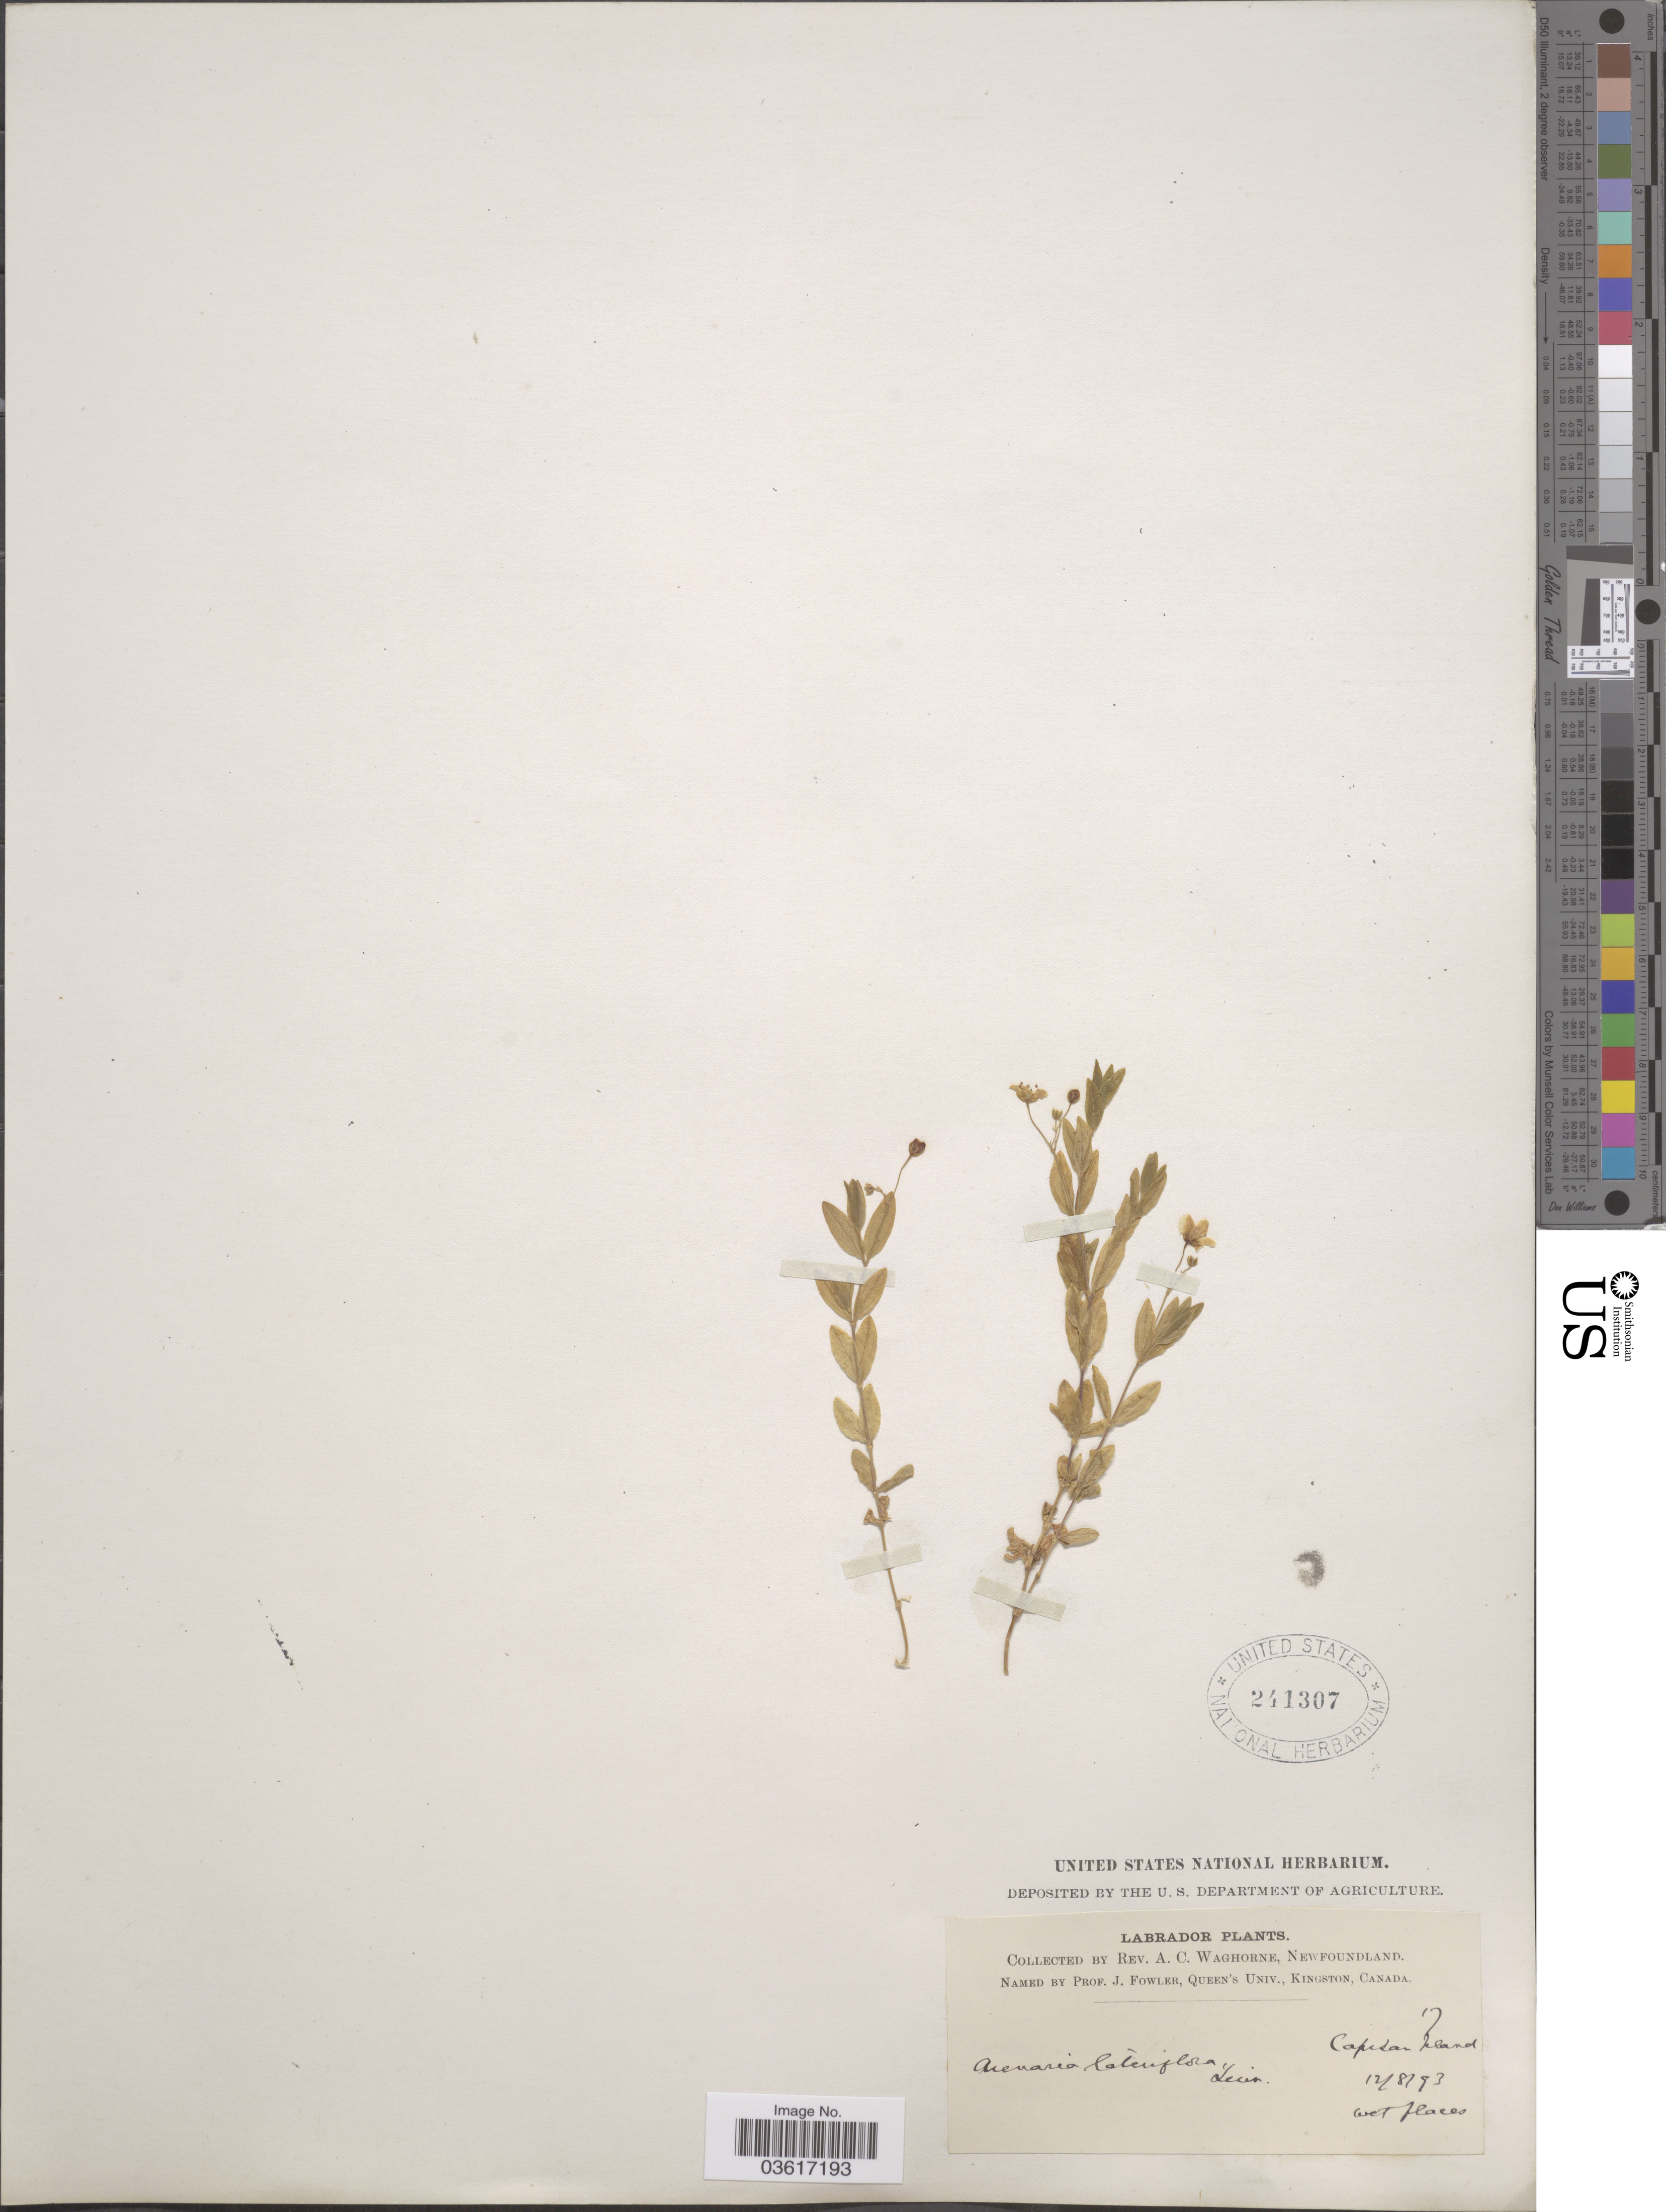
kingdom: Plantae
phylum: Tracheophyta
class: Magnoliopsida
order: Caryophyllales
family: Caryophyllaceae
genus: Moehringia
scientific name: Moehringia lateriflora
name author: (L.) Fenzl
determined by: Strong, Mark T., (BOT), Smithsonian Institution - National Museum of Natural History (UNITED STATES)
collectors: A. Waghorne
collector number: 17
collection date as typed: Transcribed d/m/y: 12/8/93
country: Canada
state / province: Newfoundland and Labrador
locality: Labrador. Capstan Island.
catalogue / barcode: US 241307